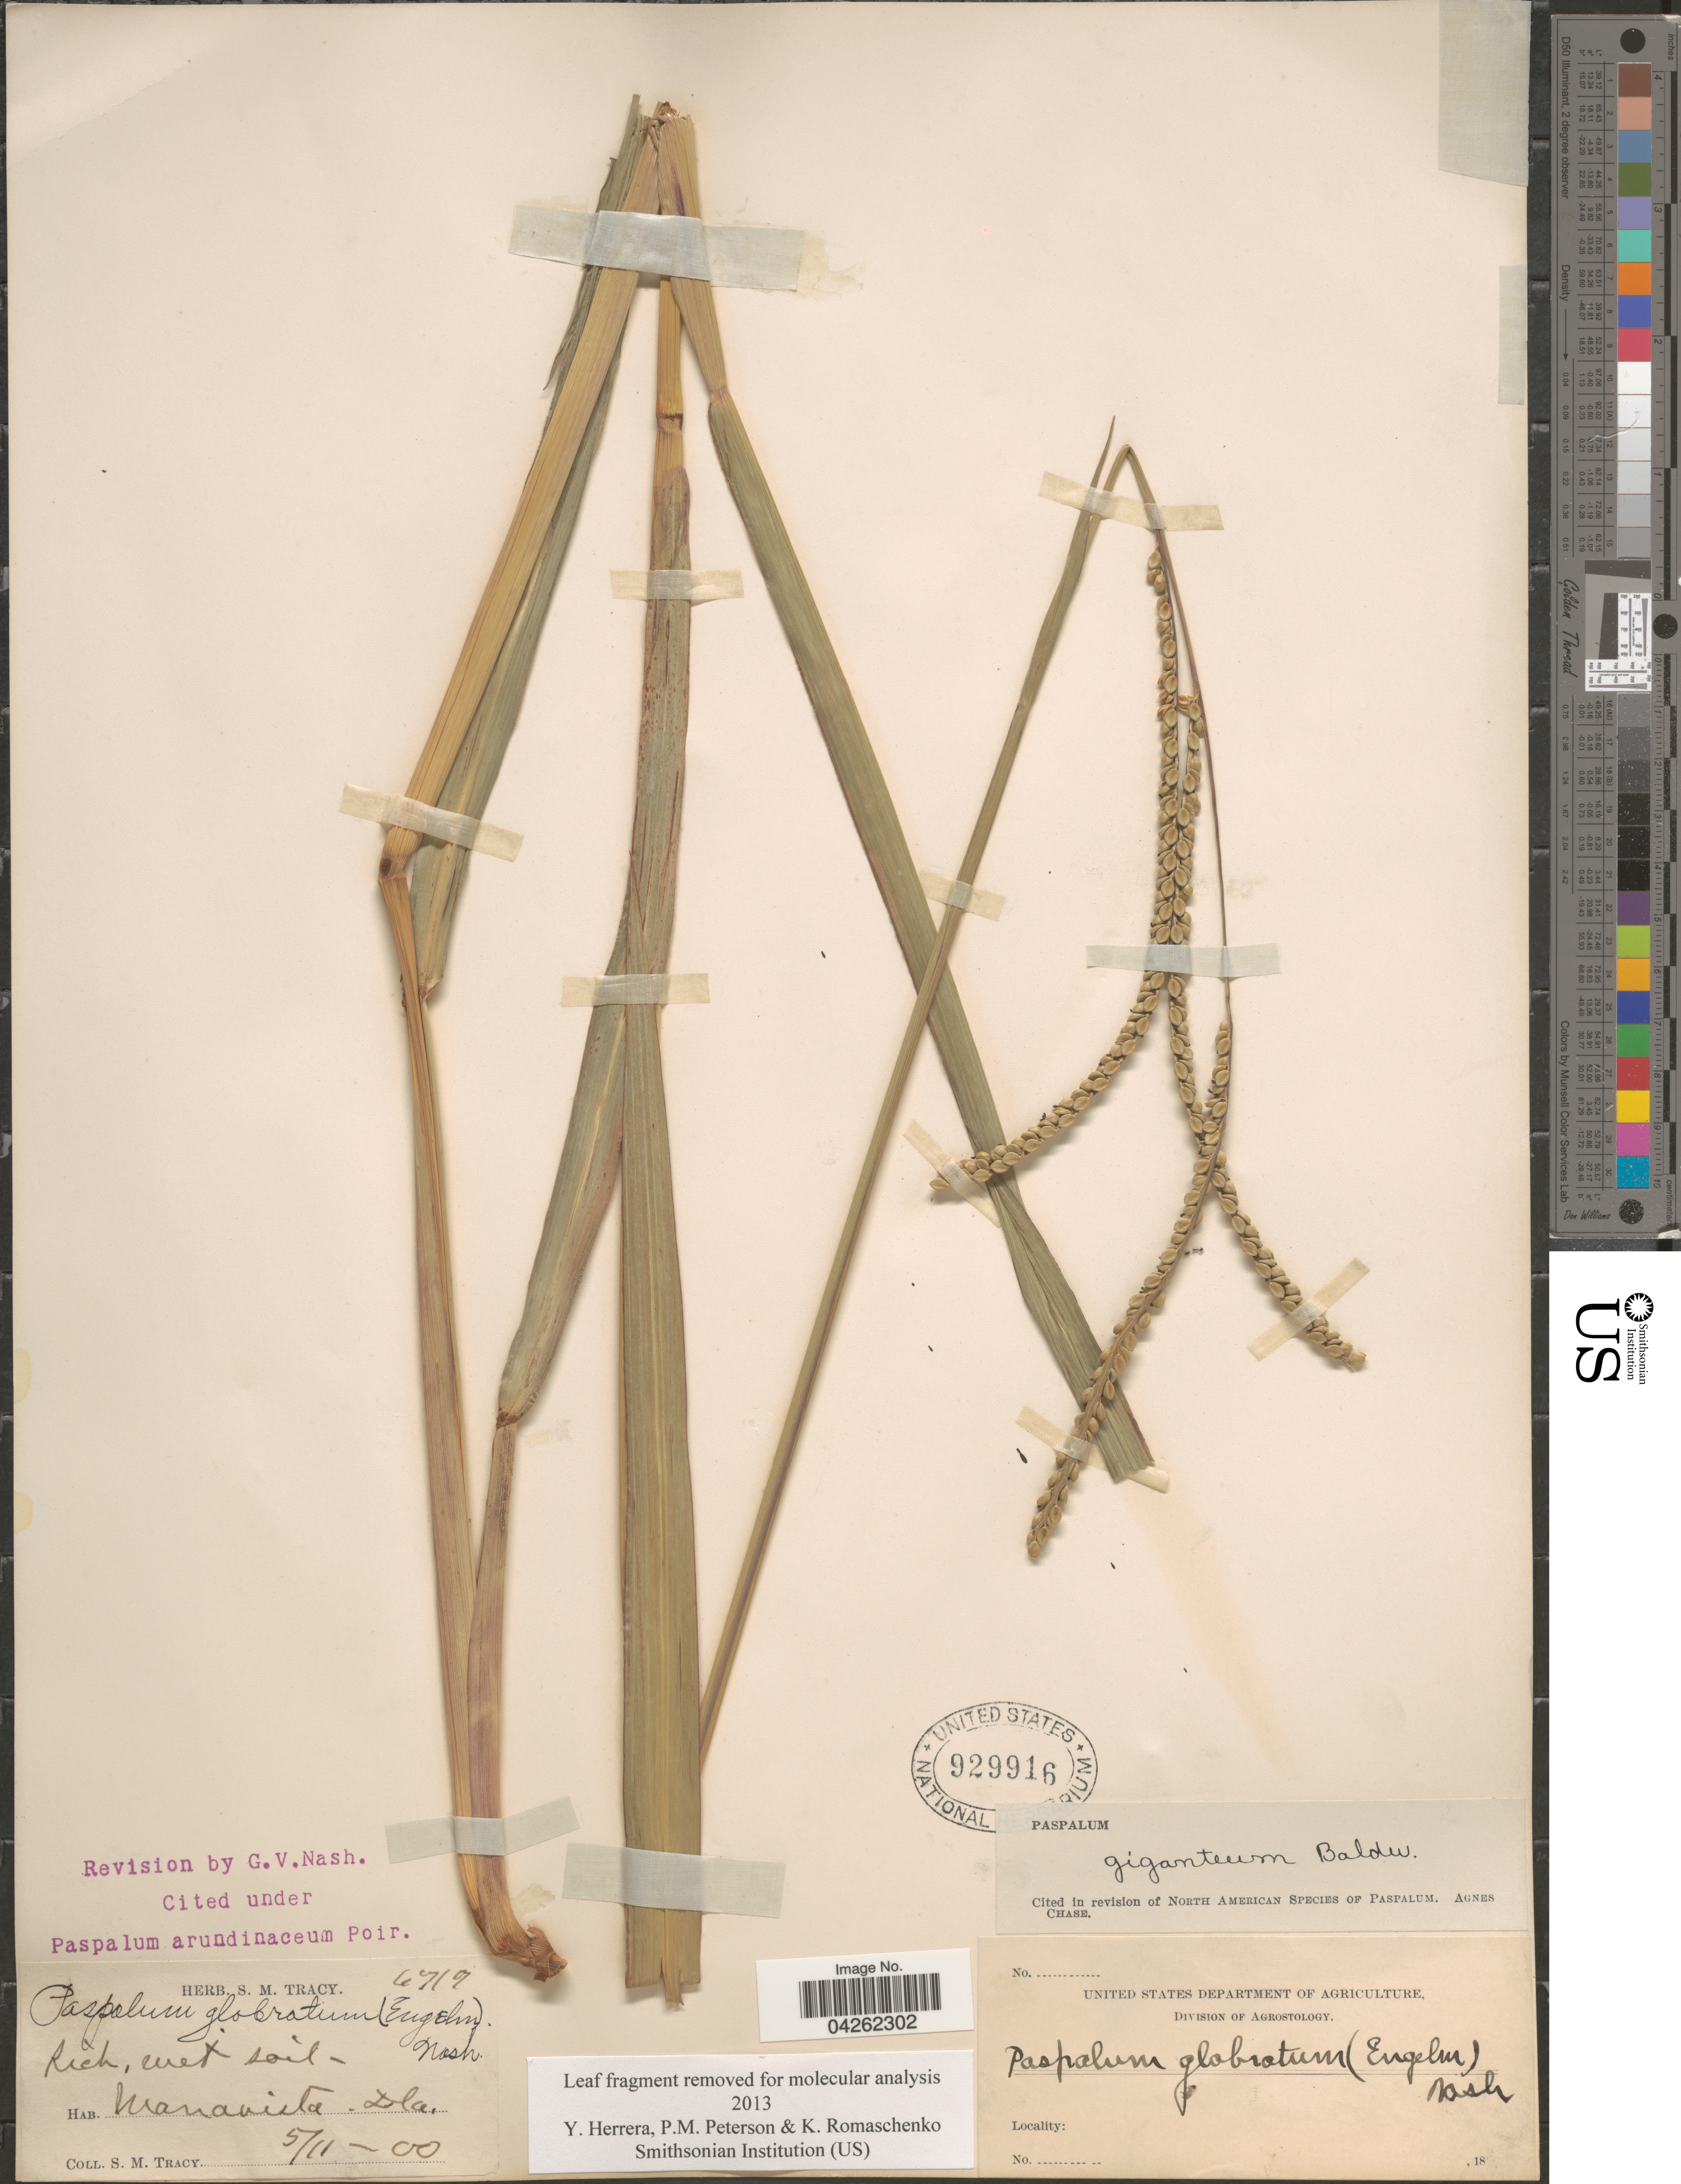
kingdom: Plantae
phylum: Tracheophyta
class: Liliopsida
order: Poales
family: Poaceae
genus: Paspalum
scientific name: Paspalum giganteum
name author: Baldwin ex Vasey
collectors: S. M. Tracy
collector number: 6717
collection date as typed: Transcribed d/m/y: 11/5/0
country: United States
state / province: Florida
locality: Manavista.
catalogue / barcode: US 929916